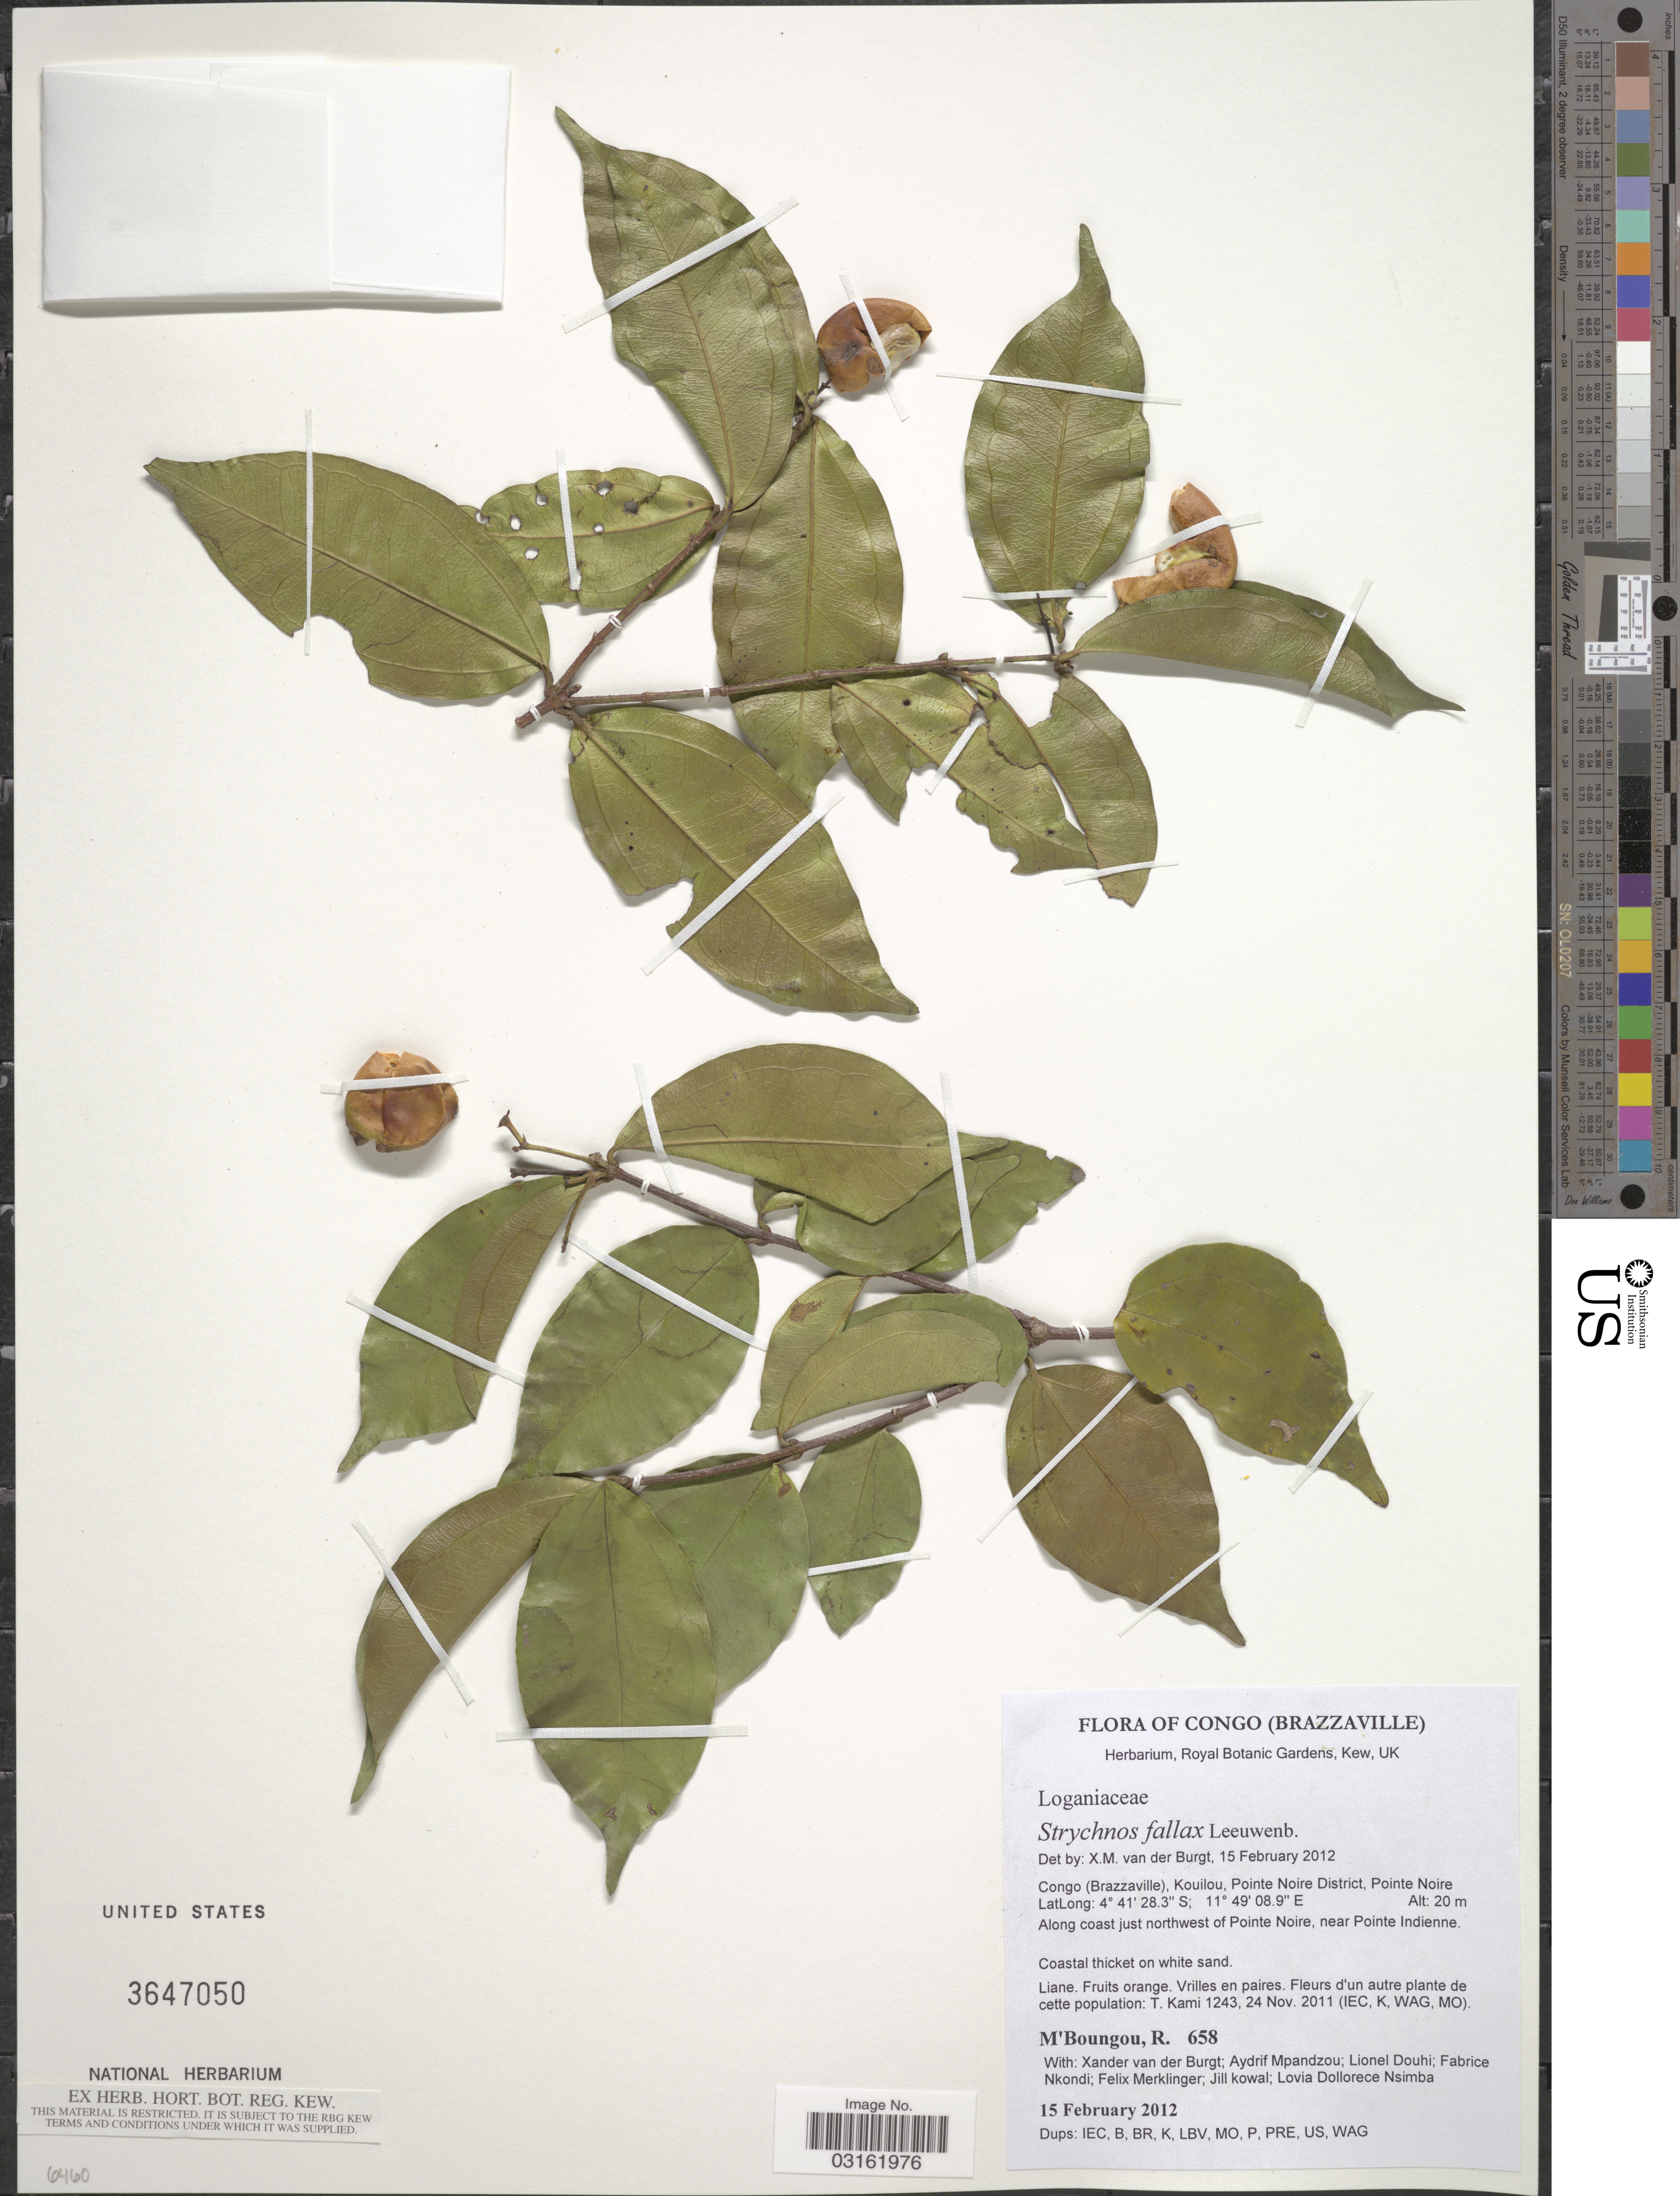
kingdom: Plantae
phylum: Tracheophyta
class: Magnoliopsida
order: Gentianales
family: Loganiaceae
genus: Strychnos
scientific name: Strychnos fallax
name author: Leeuwenb.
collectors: R. M'Boungou, X. M. van der Burgt, A. Mpandzou, L. Douhi & et al.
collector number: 658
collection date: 2012-02-15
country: Congo, Republic of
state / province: Kouilou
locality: Congo (Brazzaville), Kouilou, Pointe Noire District, Pointe Noire. Along coast just northwest of Pointe Noire, near Pointe Indienne.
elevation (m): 20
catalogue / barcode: US 3647050